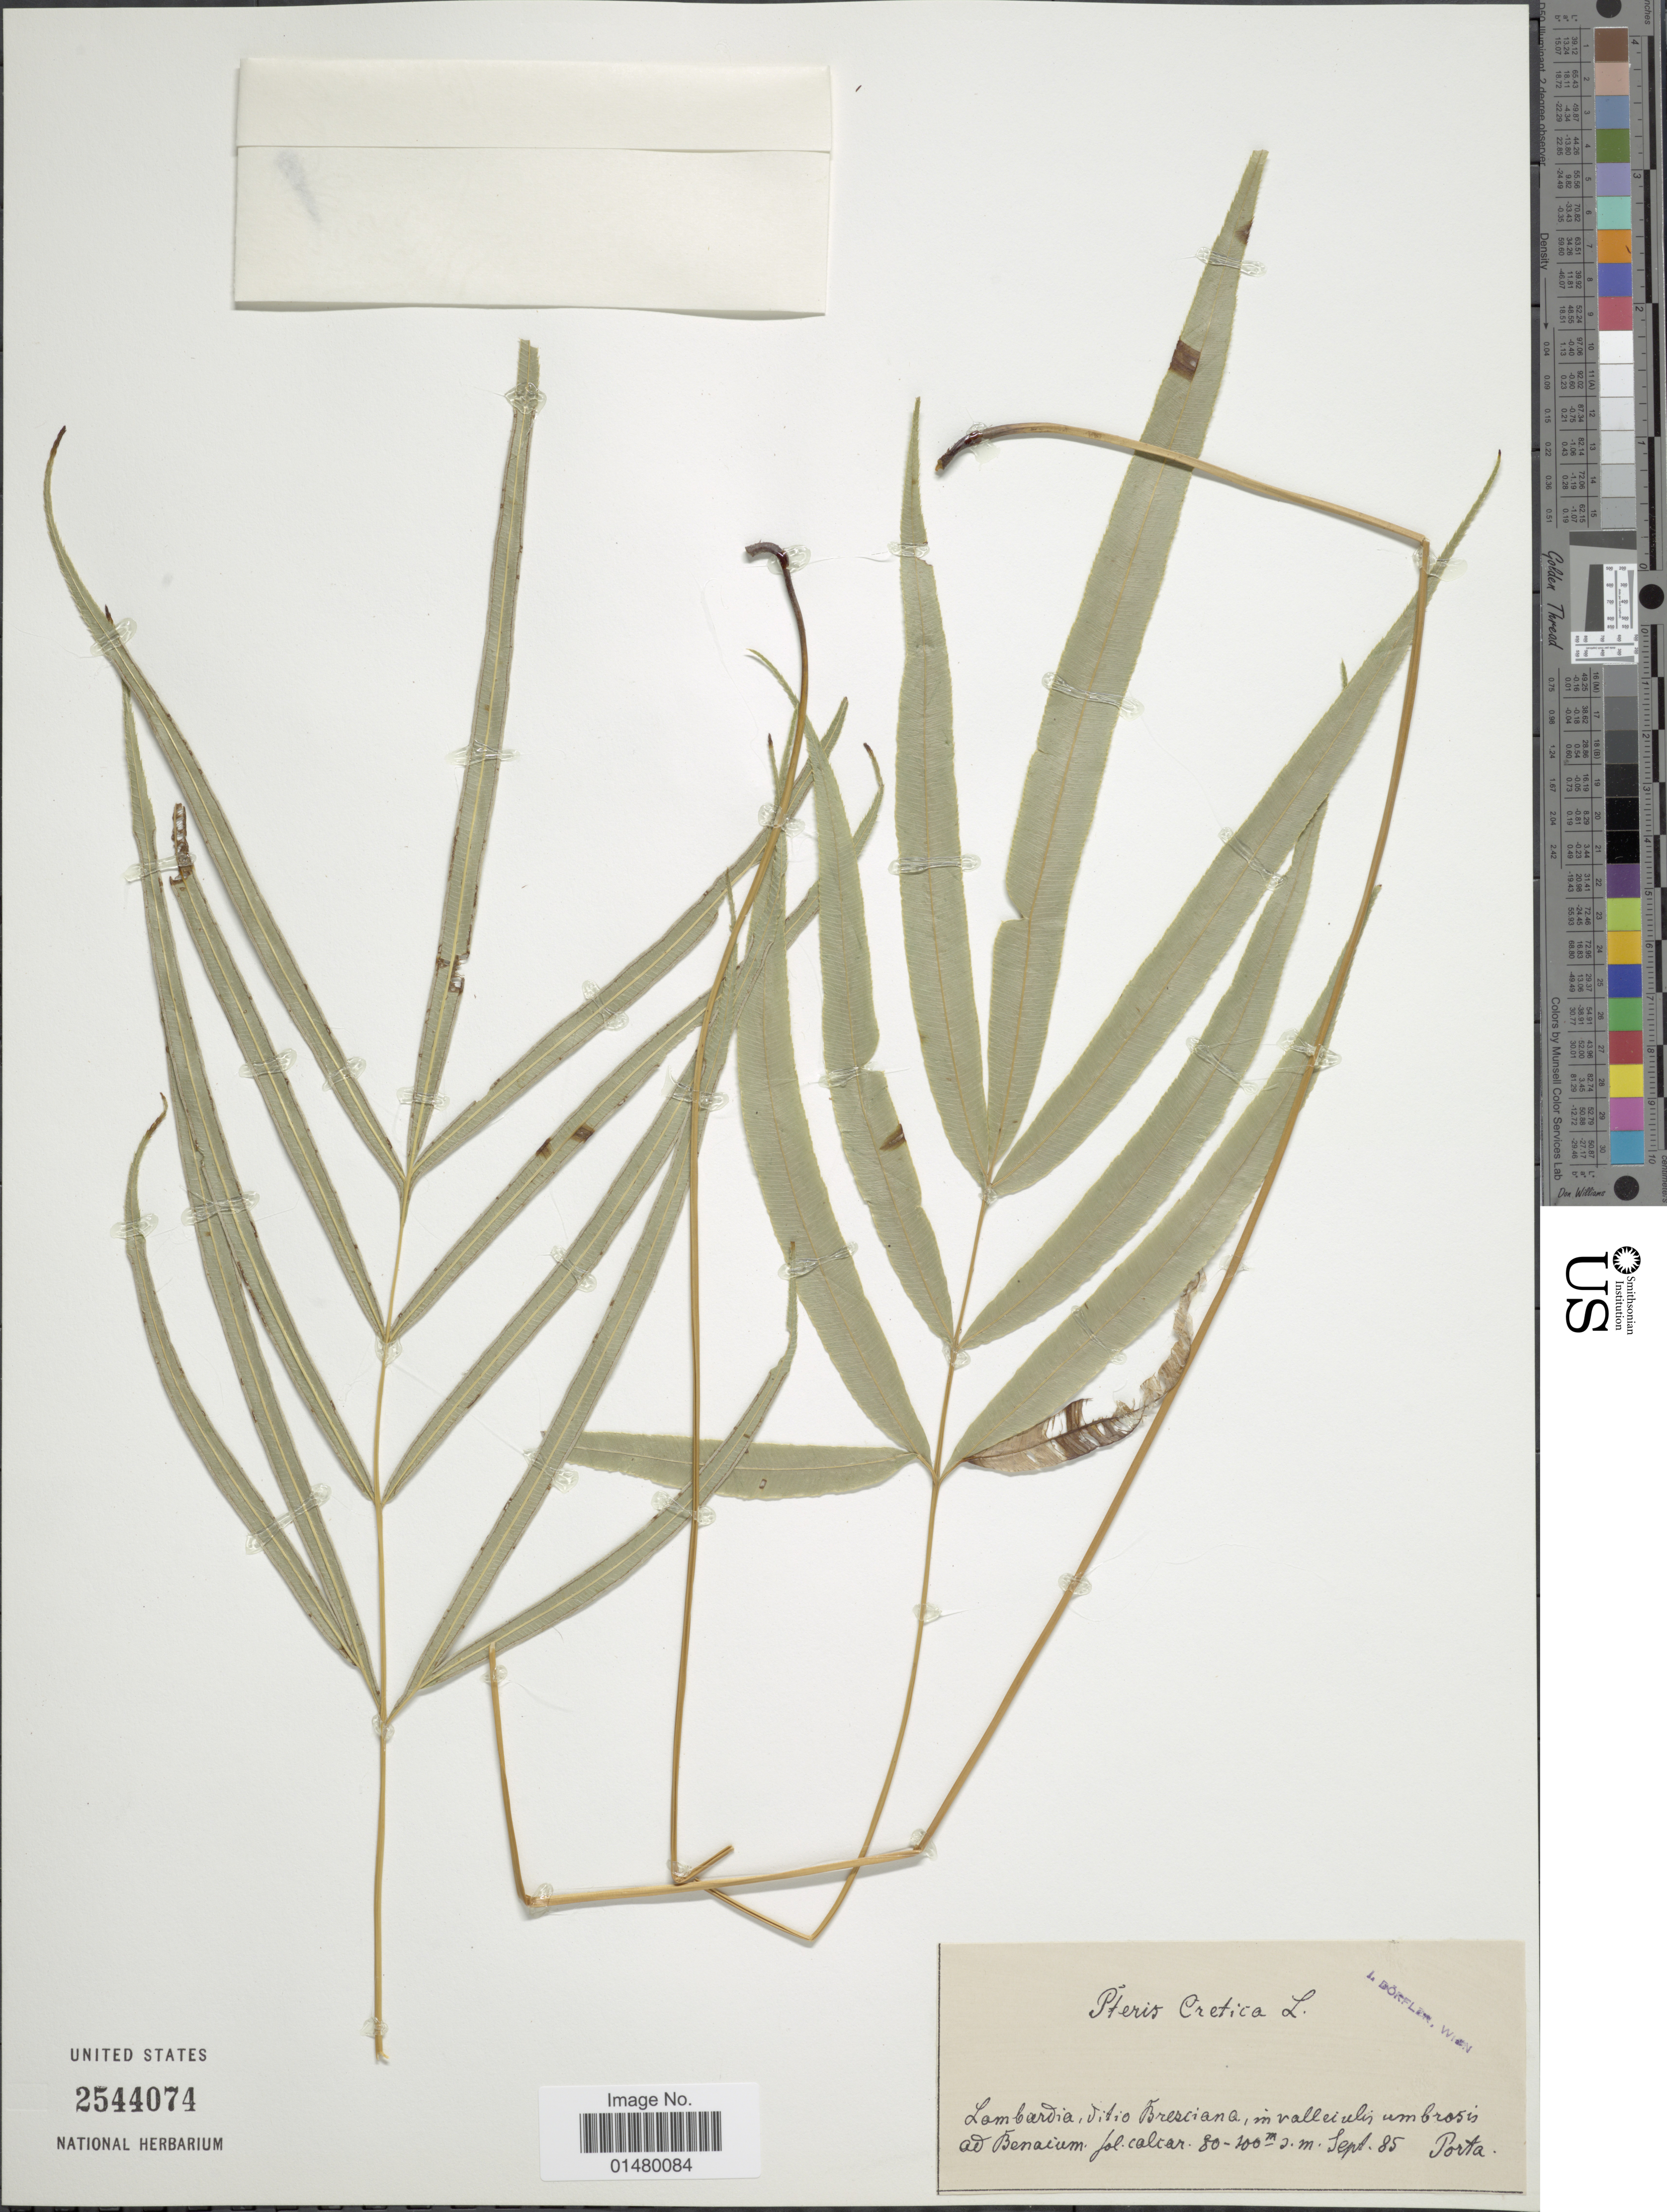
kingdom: Plantae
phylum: Tracheophyta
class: Polypodiopsida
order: Polypodiales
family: Pteridaceae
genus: Pteris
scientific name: Pteris cretica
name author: L.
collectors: -- Porta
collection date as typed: Transcribed d/m/y: /9/85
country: Italy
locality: Lombardia, ditio Bresciana, im valle [illegible text] umbrosis ad Benaium[interpreted]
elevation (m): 80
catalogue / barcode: US 2544074